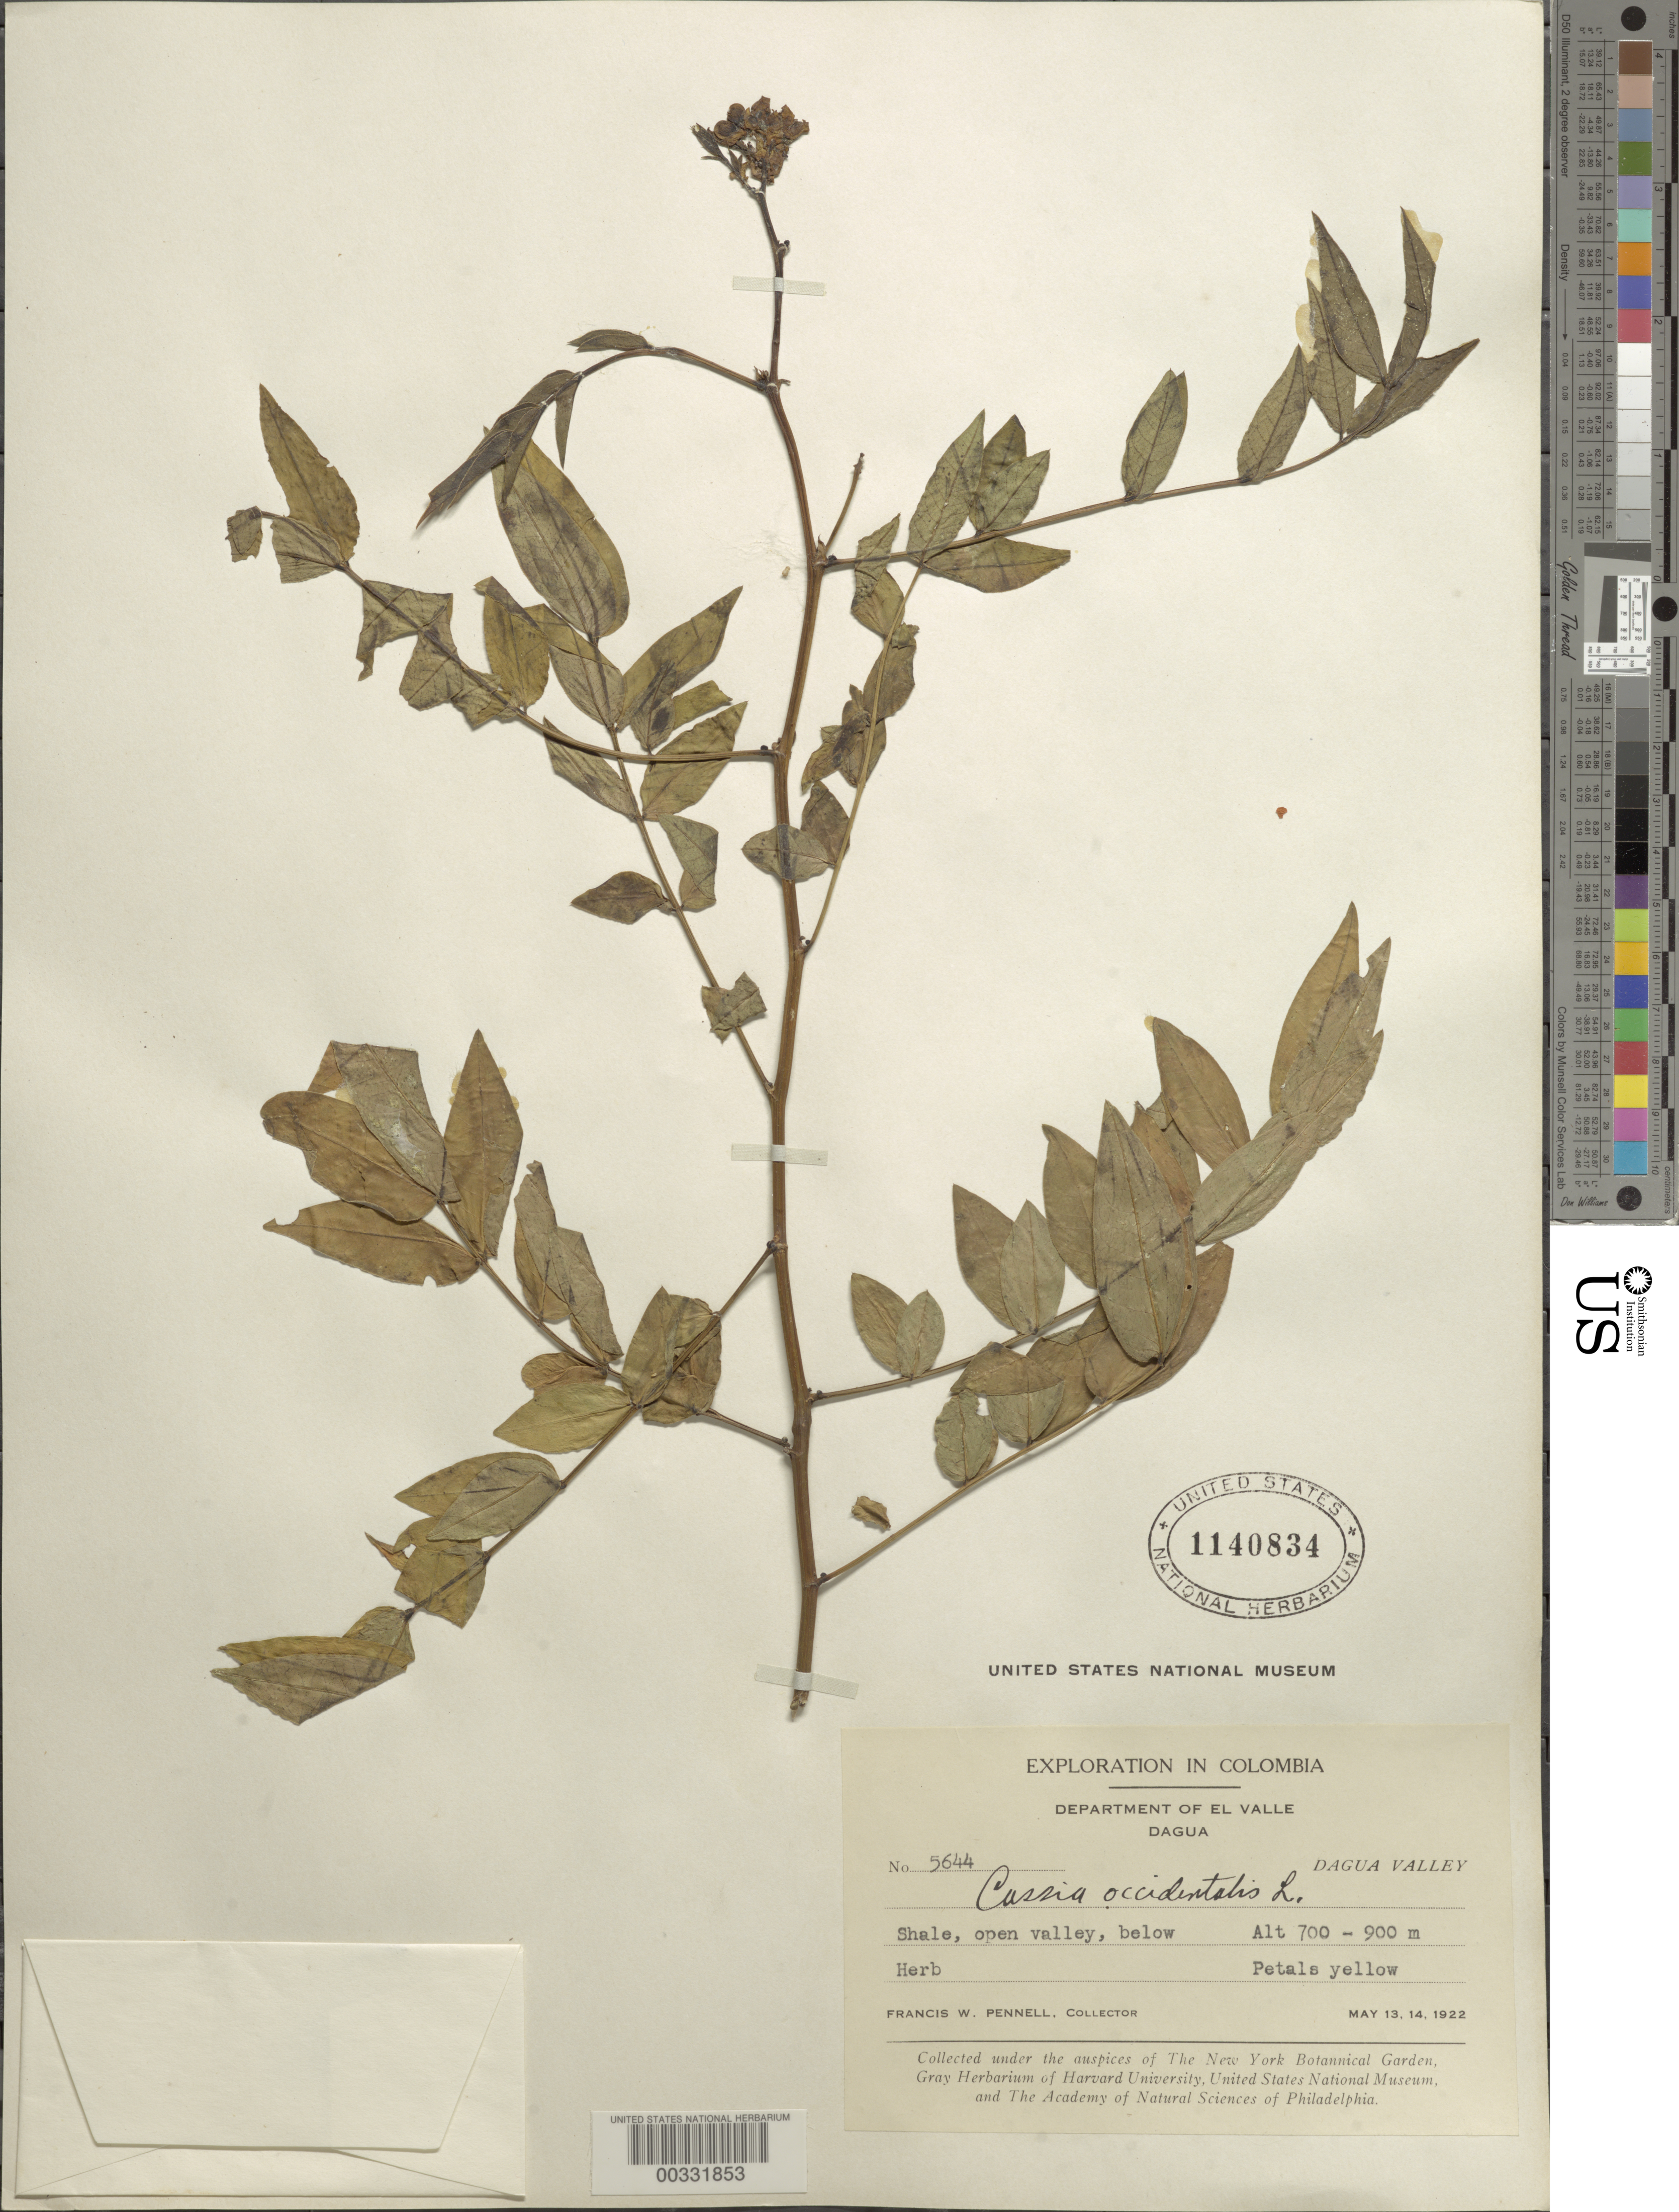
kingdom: Plantae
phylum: Tracheophyta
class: Magnoliopsida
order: Fabales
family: Fabaceae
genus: Senna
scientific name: Senna occidentalis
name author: (L.) Link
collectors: F. W. Pennell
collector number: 5644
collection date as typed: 13 May 1922 and 14 May 1922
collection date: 1922-05-13,1922-05-14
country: Colombia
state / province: Valle del Cauca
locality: Dagua; Dagua Valley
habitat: Open valley, shale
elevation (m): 700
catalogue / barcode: US 1140834